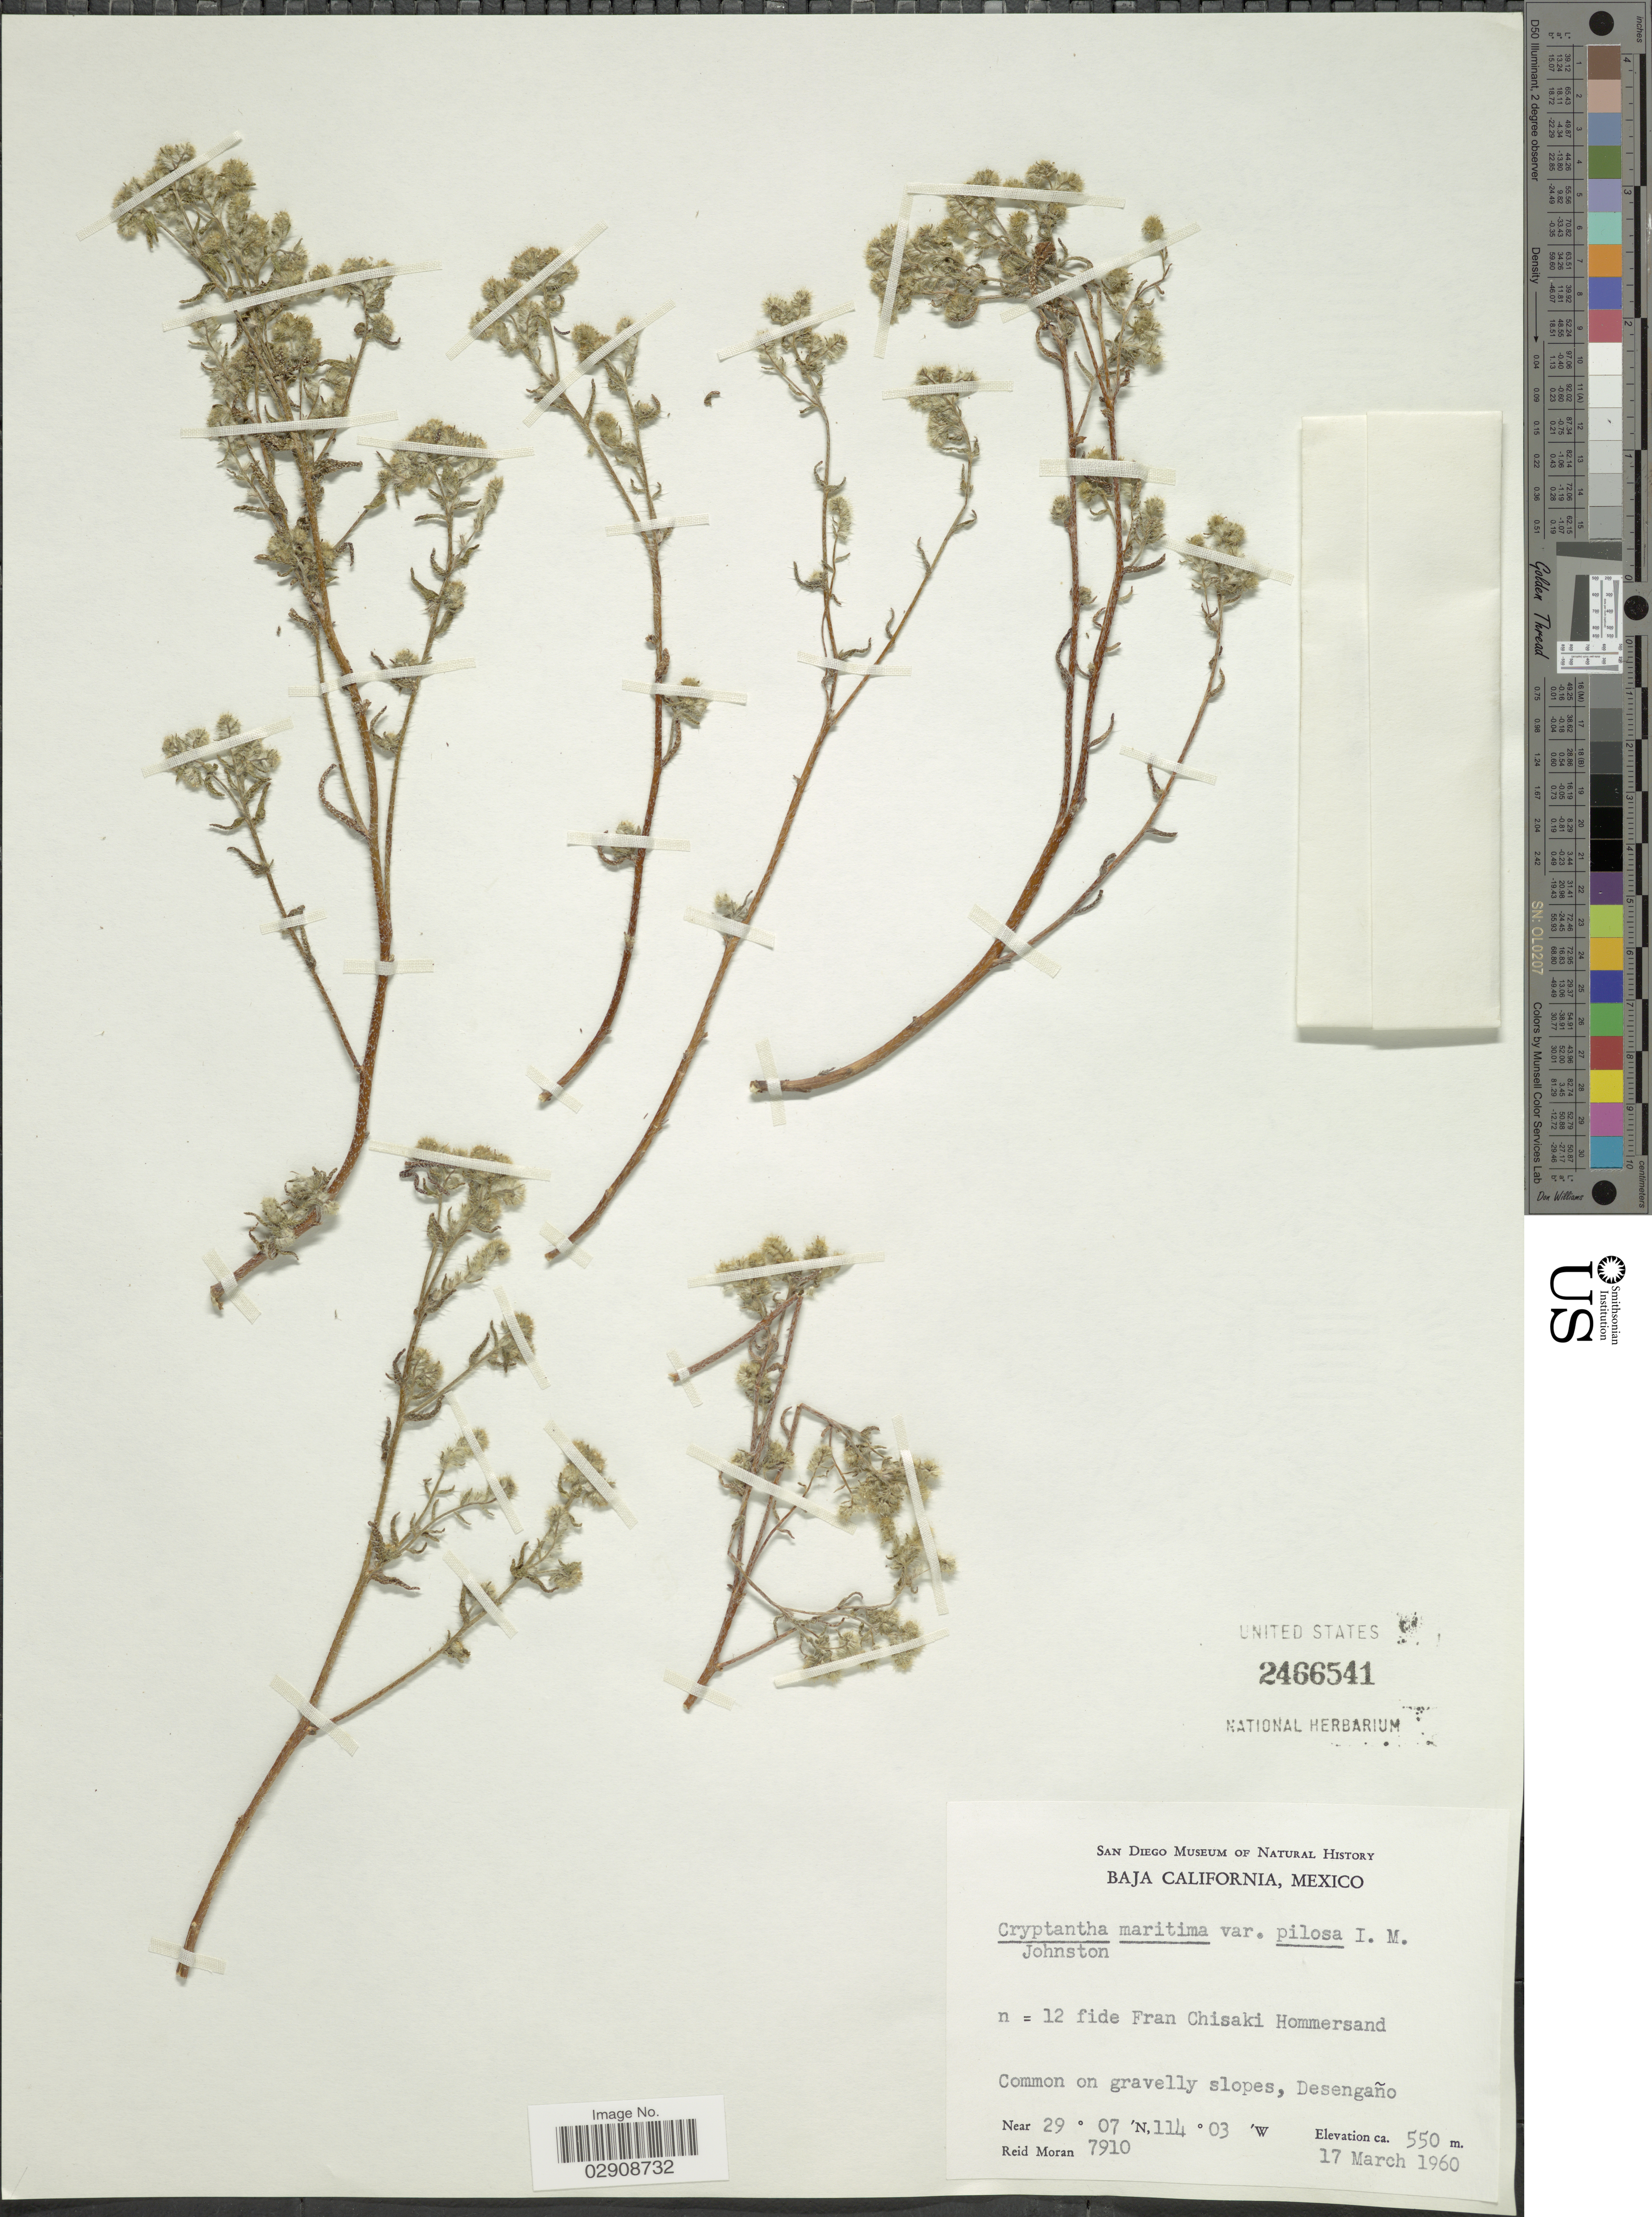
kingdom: Plantae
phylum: Tracheophyta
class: Magnoliopsida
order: Boraginales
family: Boraginaceae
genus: Cryptantha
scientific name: Cryptantha maritima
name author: (Greene) Greene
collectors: R. V. Moran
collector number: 7910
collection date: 1960-03-17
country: Mexico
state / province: Baja California Norte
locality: Desengaño.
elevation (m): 550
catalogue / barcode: US 2466541